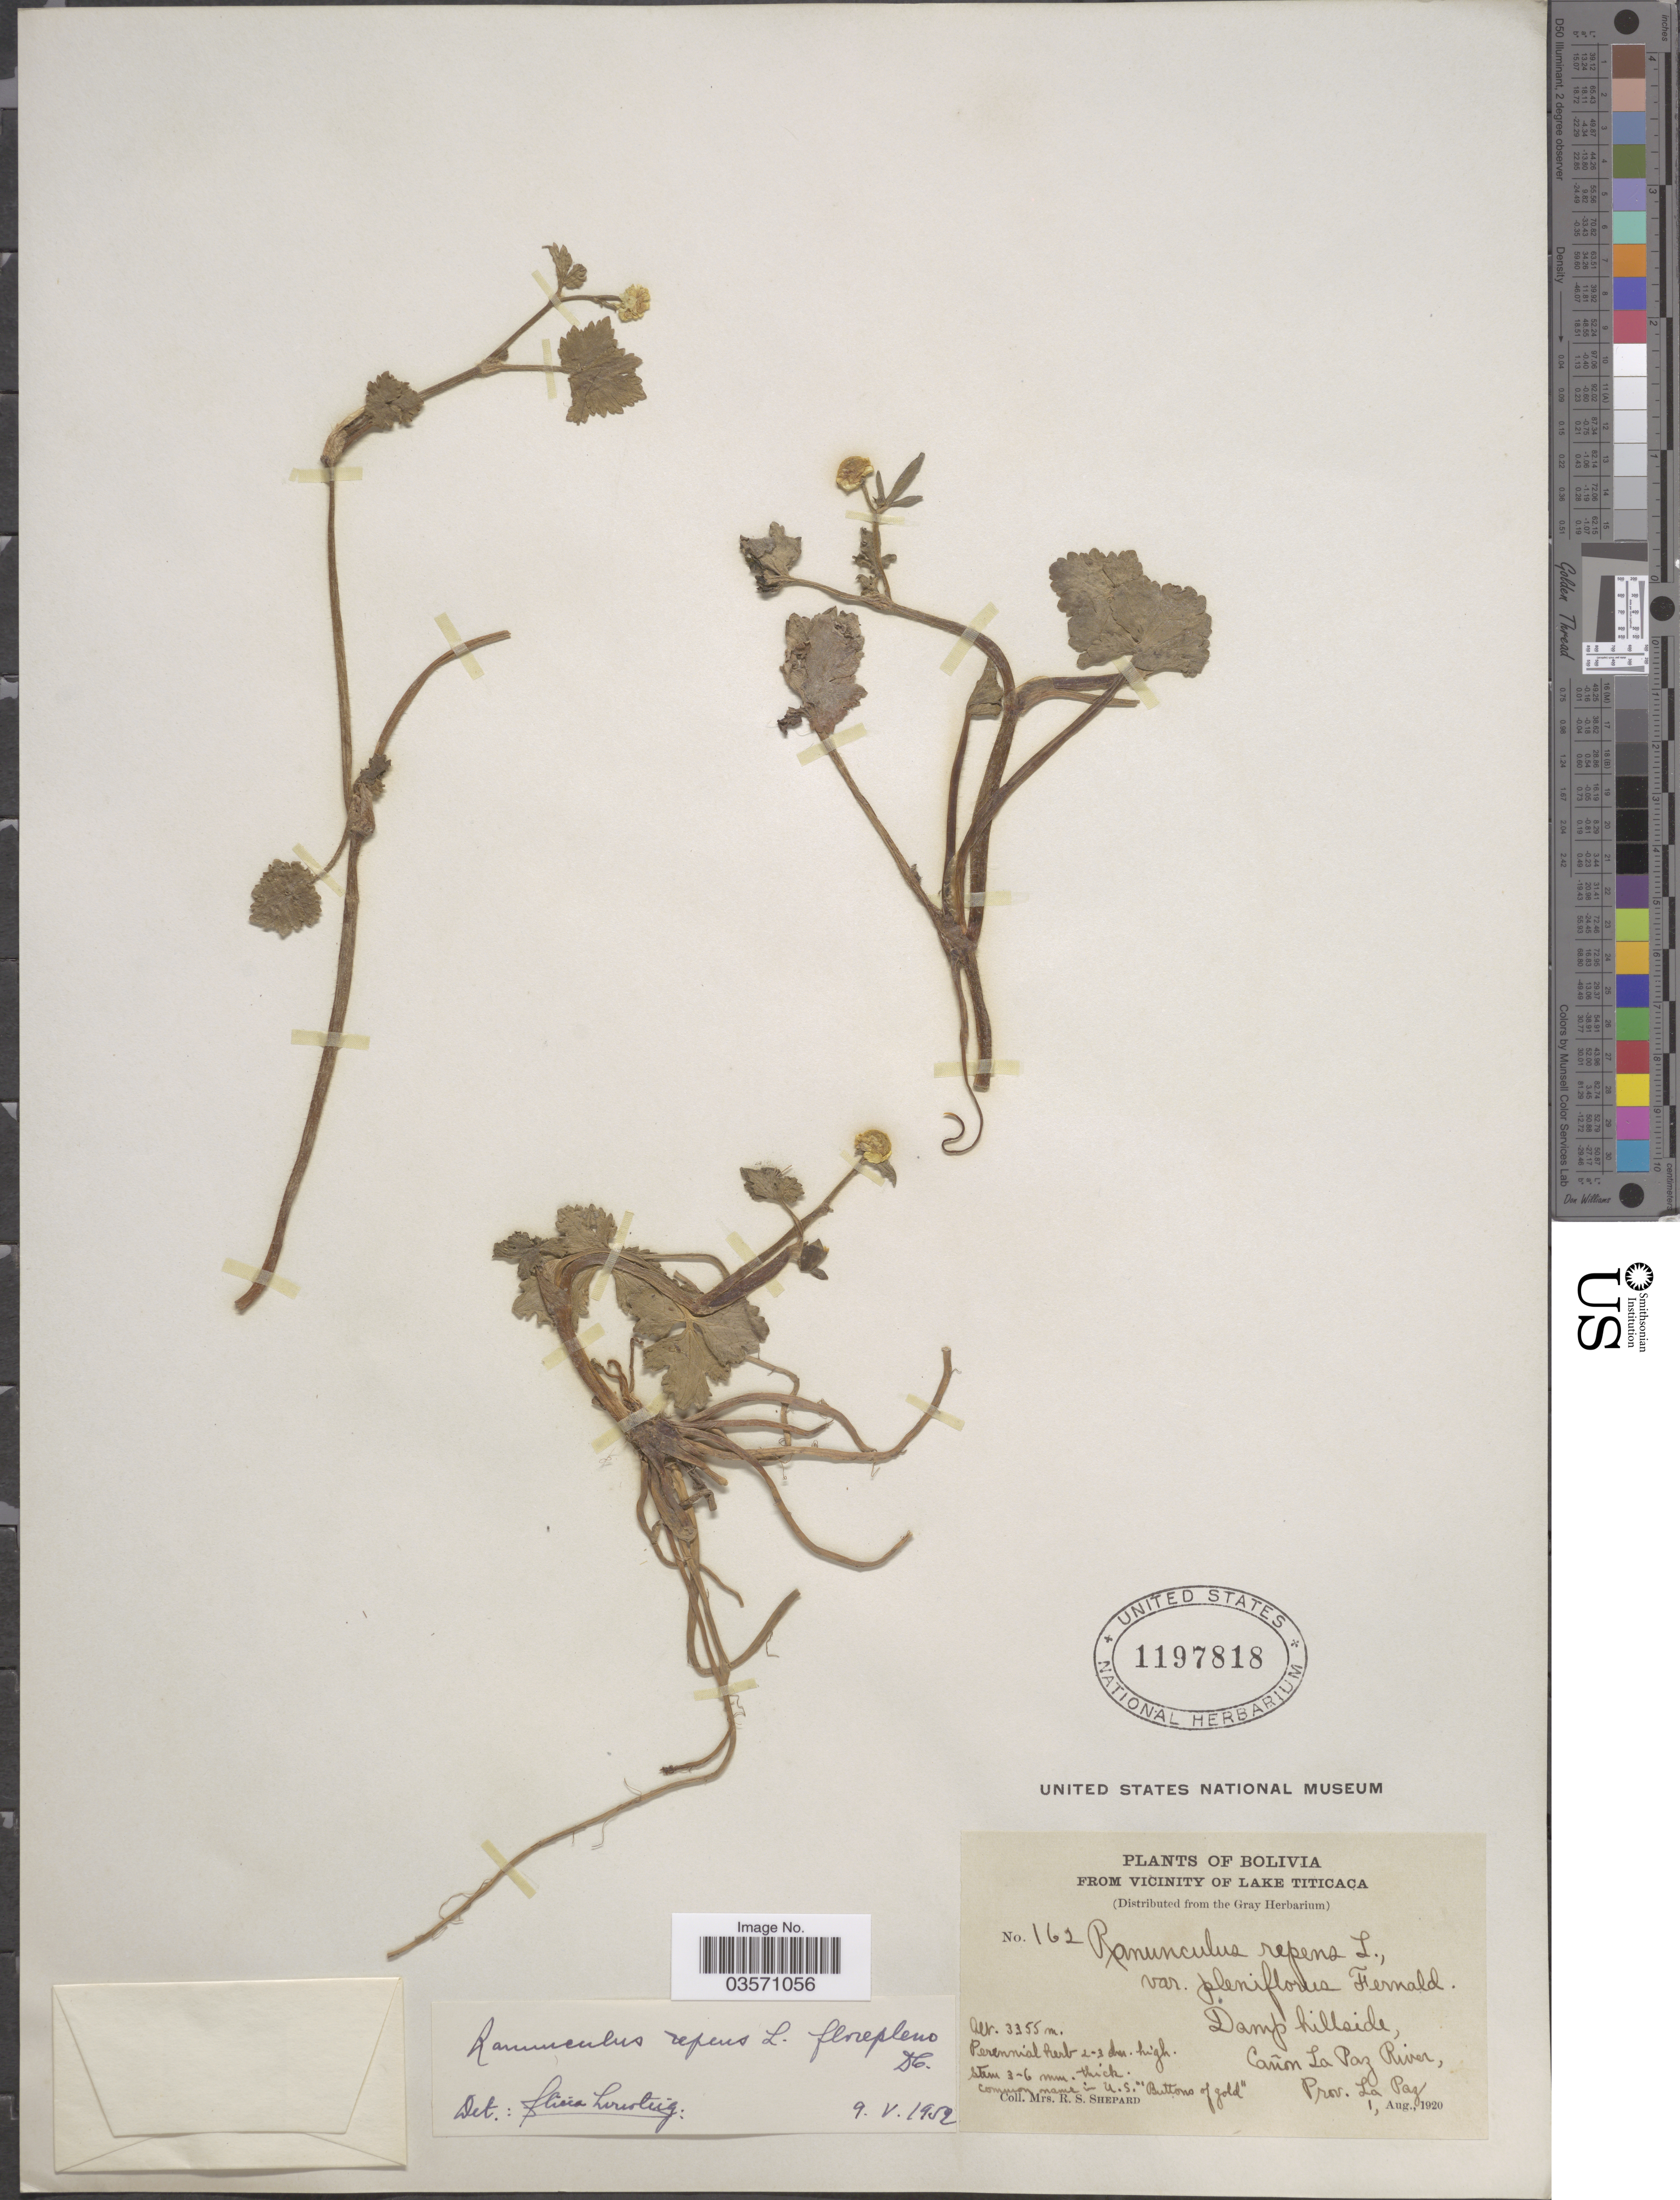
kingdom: Plantae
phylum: Tracheophyta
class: Magnoliopsida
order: Ranunculales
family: Ranunculaceae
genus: Ranunculus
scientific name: Ranunculus repens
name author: L.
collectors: R. Shepard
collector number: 162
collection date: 1920-08-01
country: Bolivia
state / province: La Paz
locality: Vicinity of Lake Titicaca. Damp hillside, Cañon La Paz River.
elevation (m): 3355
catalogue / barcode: US 1197818